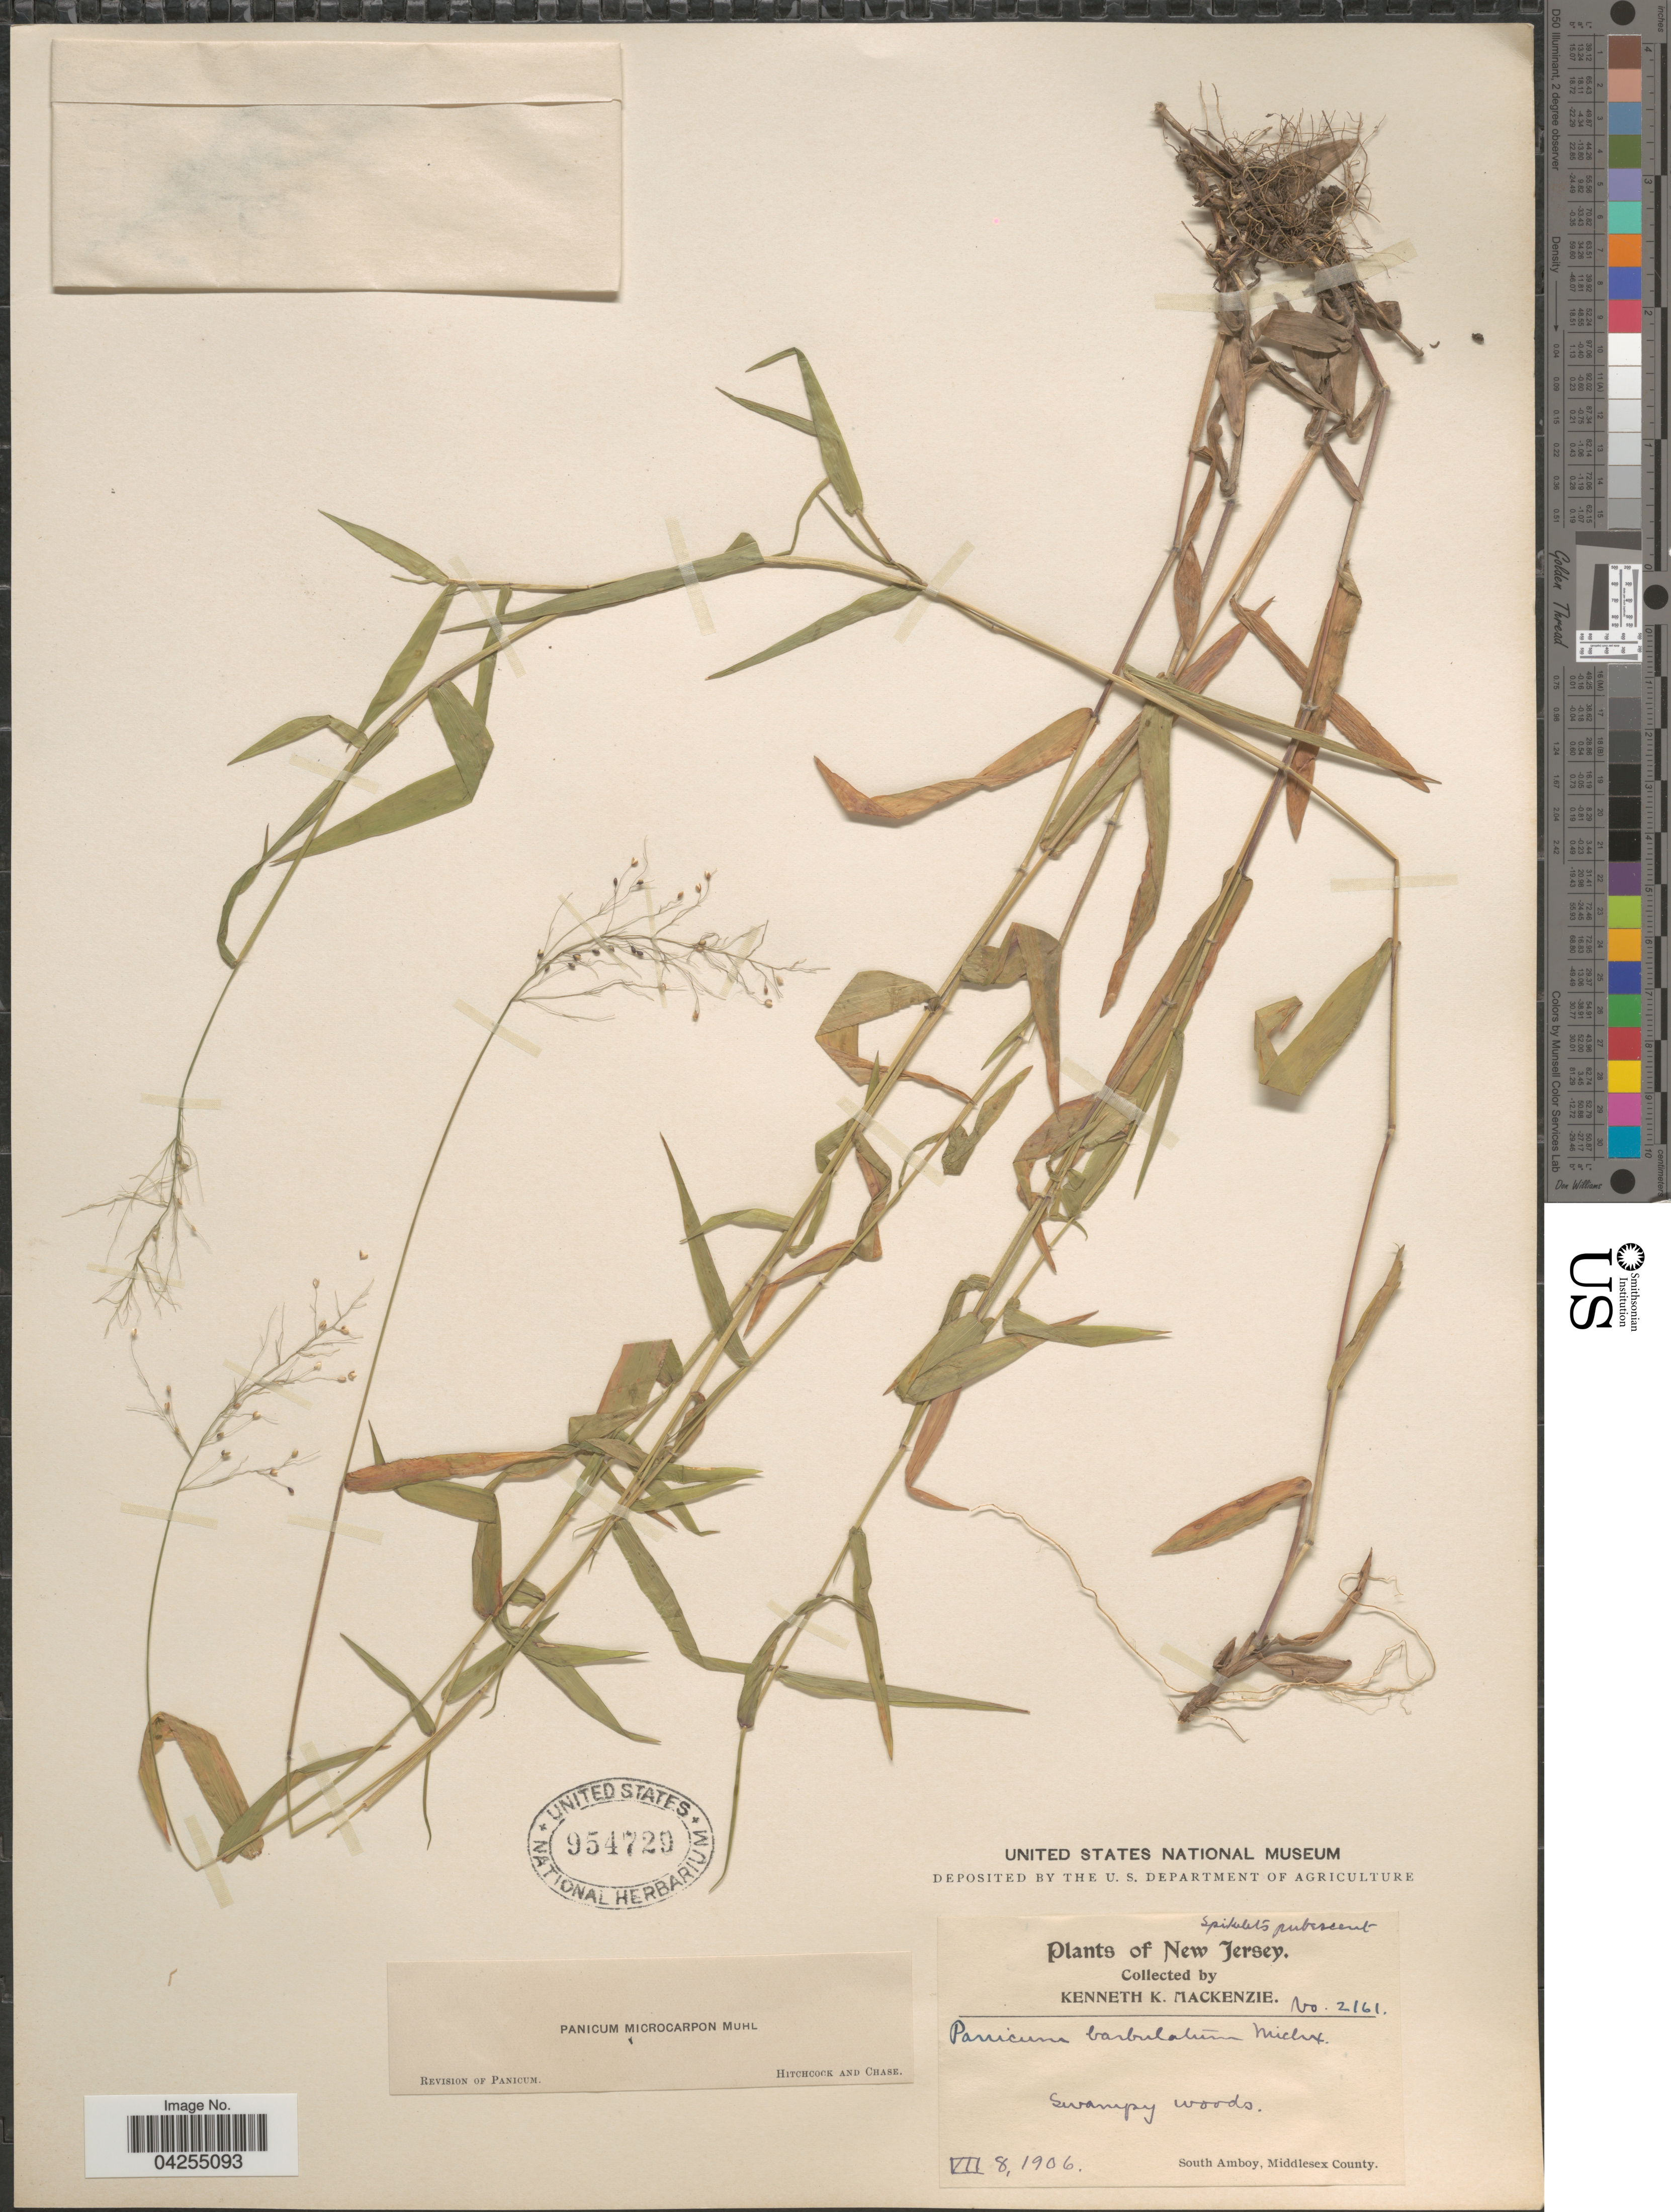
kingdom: Plantae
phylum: Tracheophyta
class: Liliopsida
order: Poales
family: Poaceae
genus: Dichanthelium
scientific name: Dichanthelium dichotomum var. dichotomum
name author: (L.) Gould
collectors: K. K. Mackenzie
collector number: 2161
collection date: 1906-07-08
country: United States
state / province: New Jersey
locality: Swampy woods. South Amboy, Middlesex County.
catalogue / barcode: US 954729